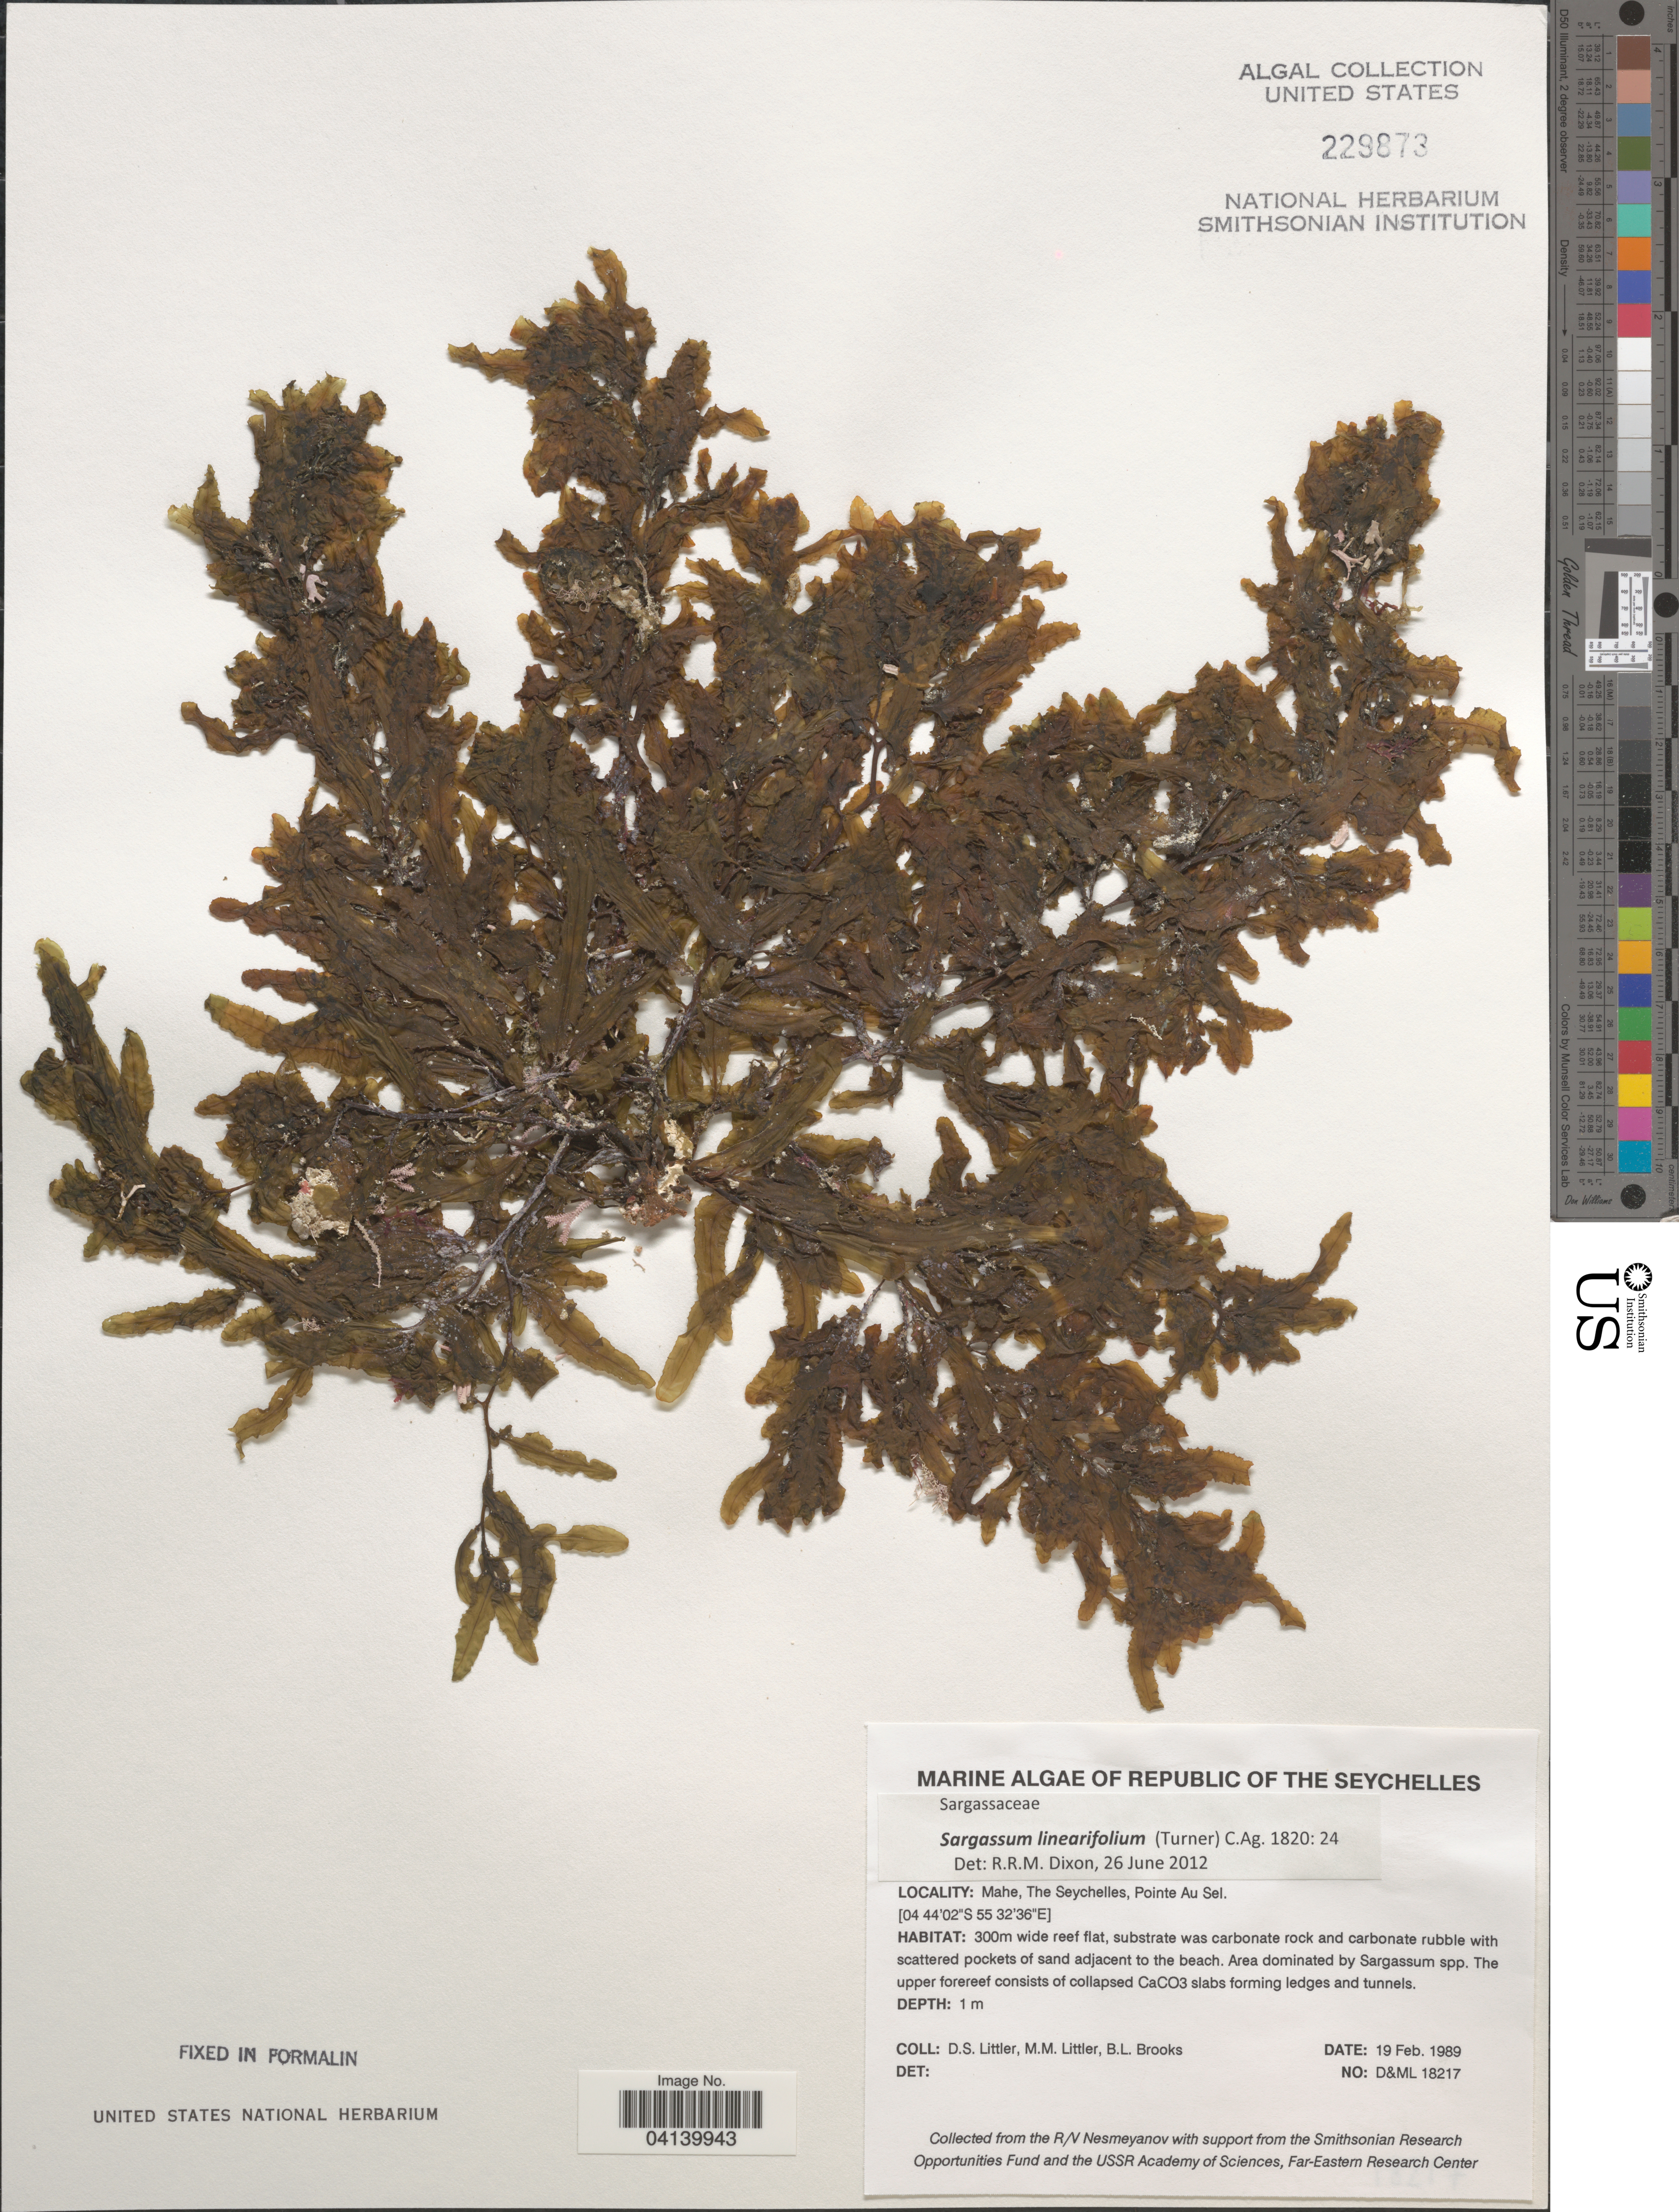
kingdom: Chromista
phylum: Ochrophyta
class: Phaeophyceae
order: Fucales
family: Sargassaceae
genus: Sargassum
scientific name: Sargassum linearifolium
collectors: D. S. Littler & B. Brooks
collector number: D&ML 18217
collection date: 1989-02-19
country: Seychelles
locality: Republic of The Seychelles. Mahe, Pointe Au Sel.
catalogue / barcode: US 229873